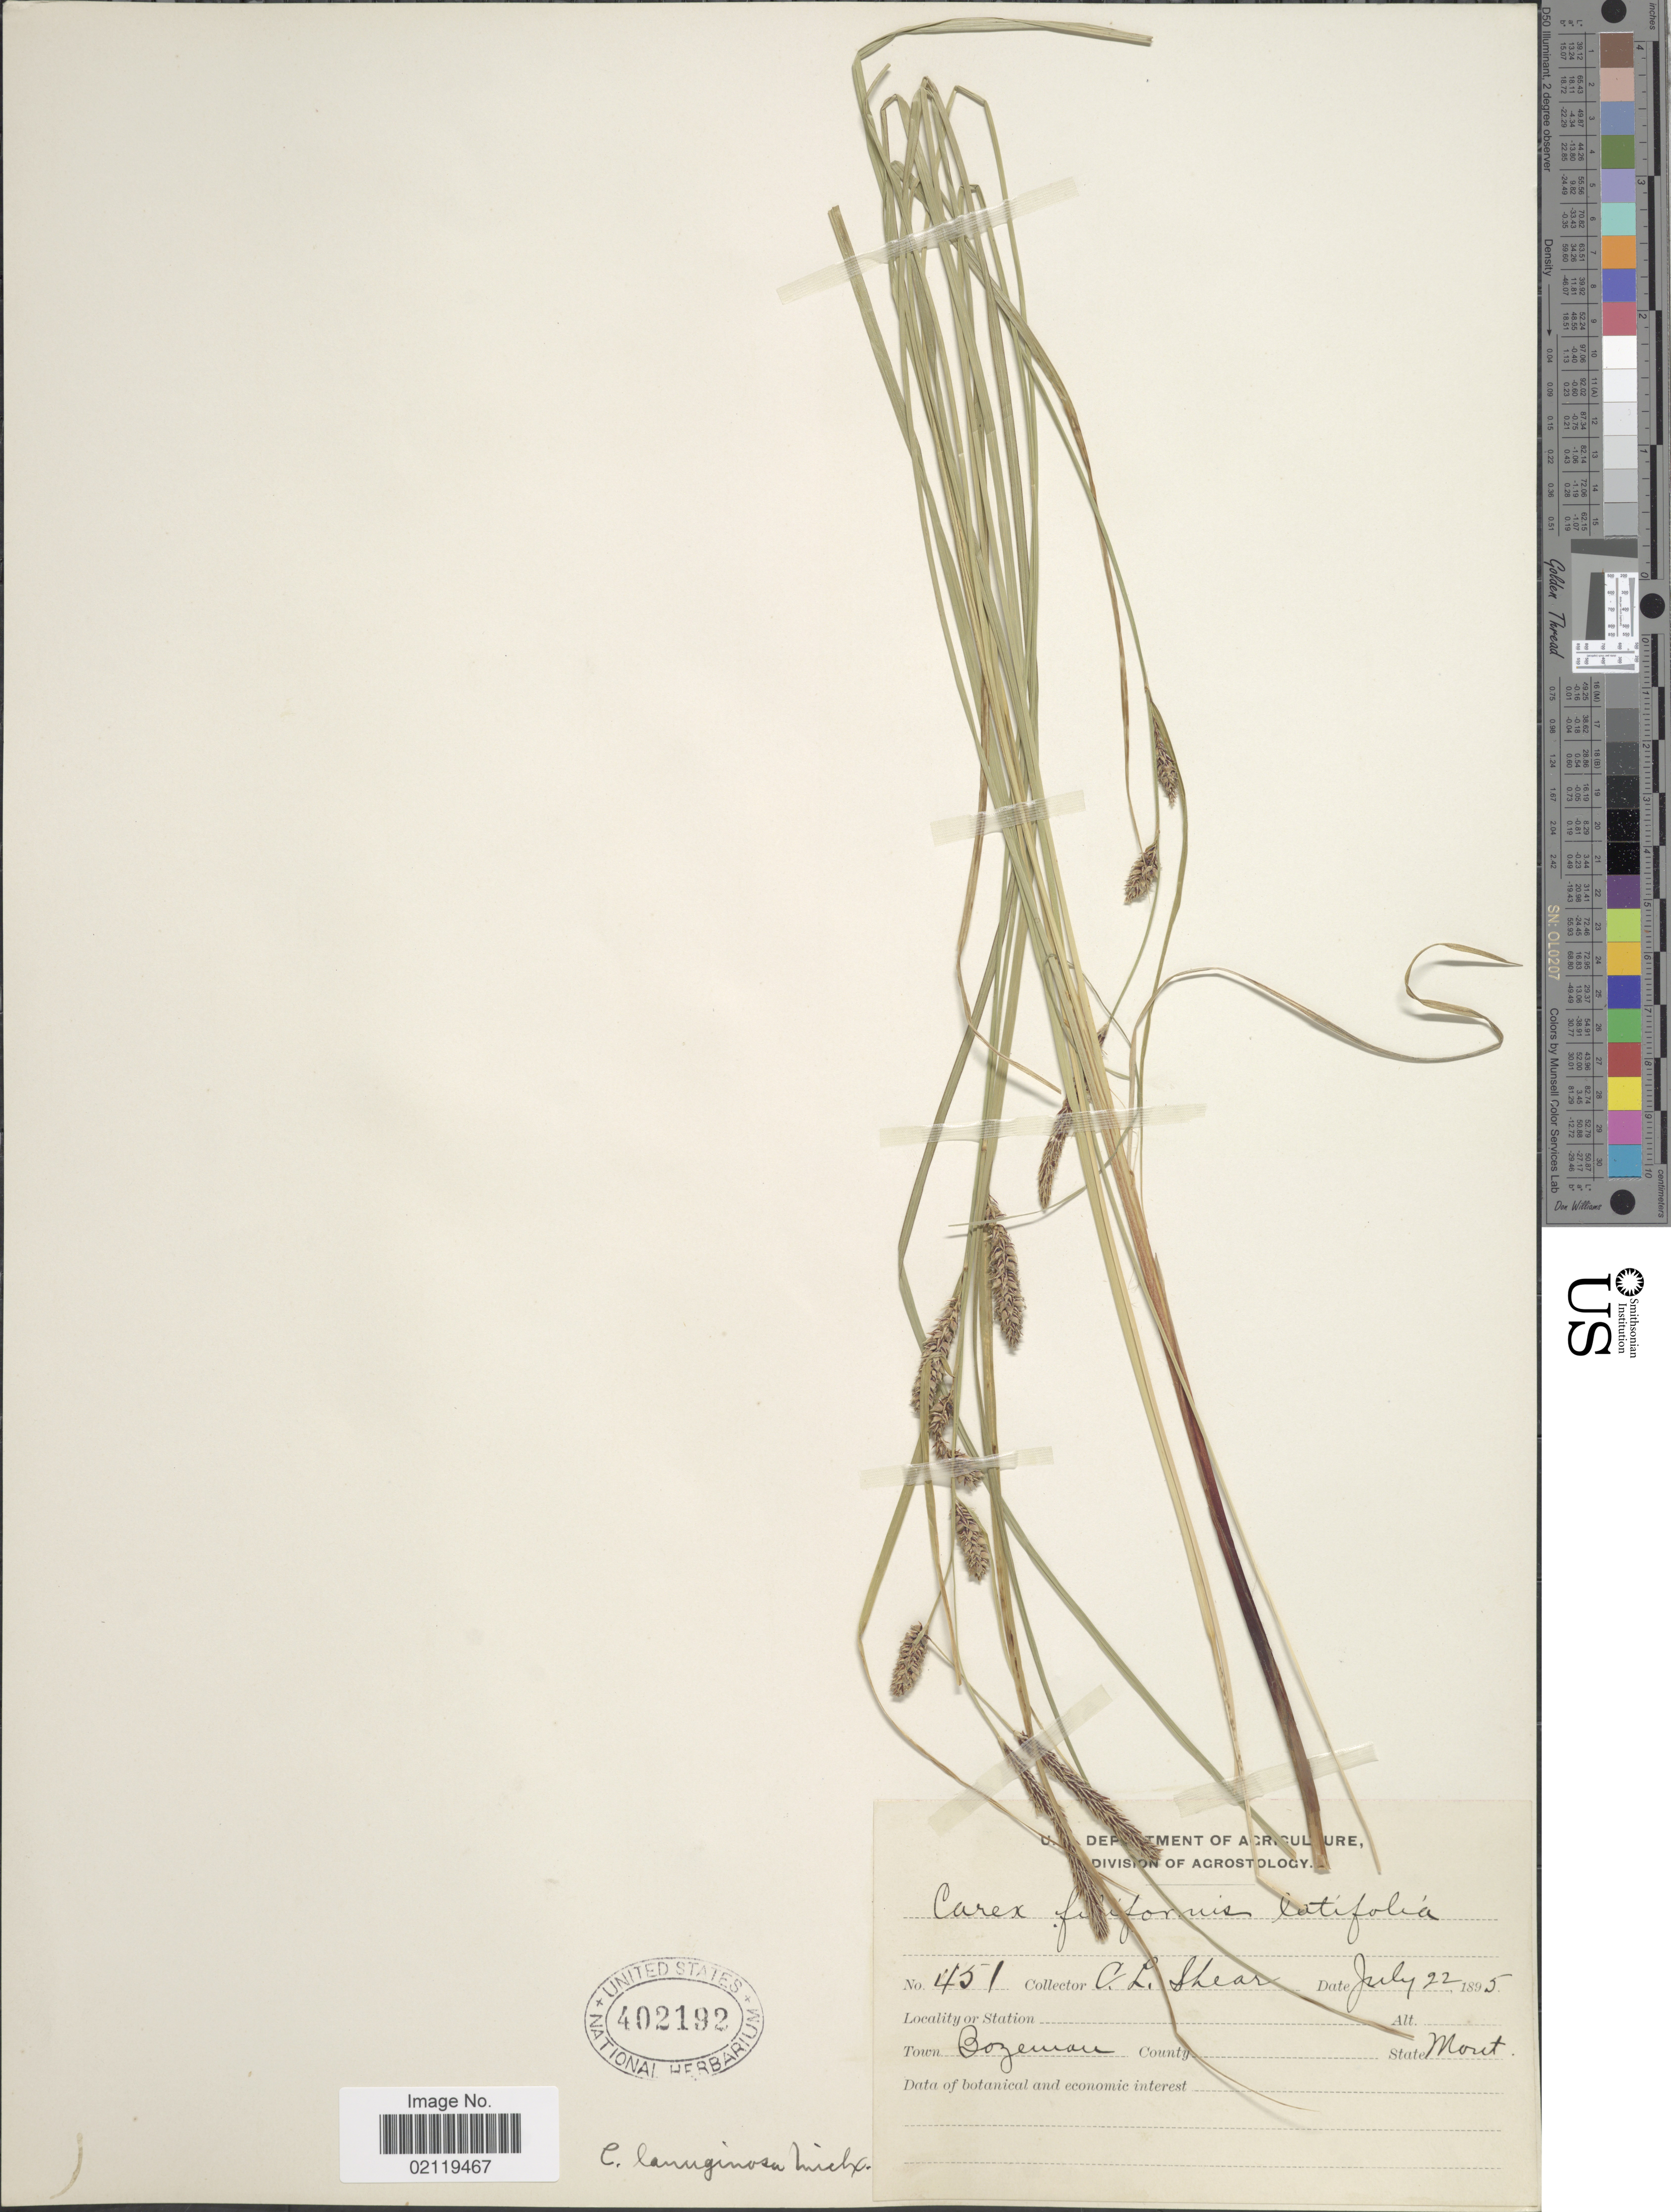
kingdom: Plantae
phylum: Tracheophyta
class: Liliopsida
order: Poales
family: Cyperaceae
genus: Carex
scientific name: Carex pellita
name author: Muhl. ex Willd.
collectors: C. L. Shear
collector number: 451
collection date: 1895-07-22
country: United States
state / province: Montana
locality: Town: Bozeman. State: Mont.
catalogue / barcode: US 402192